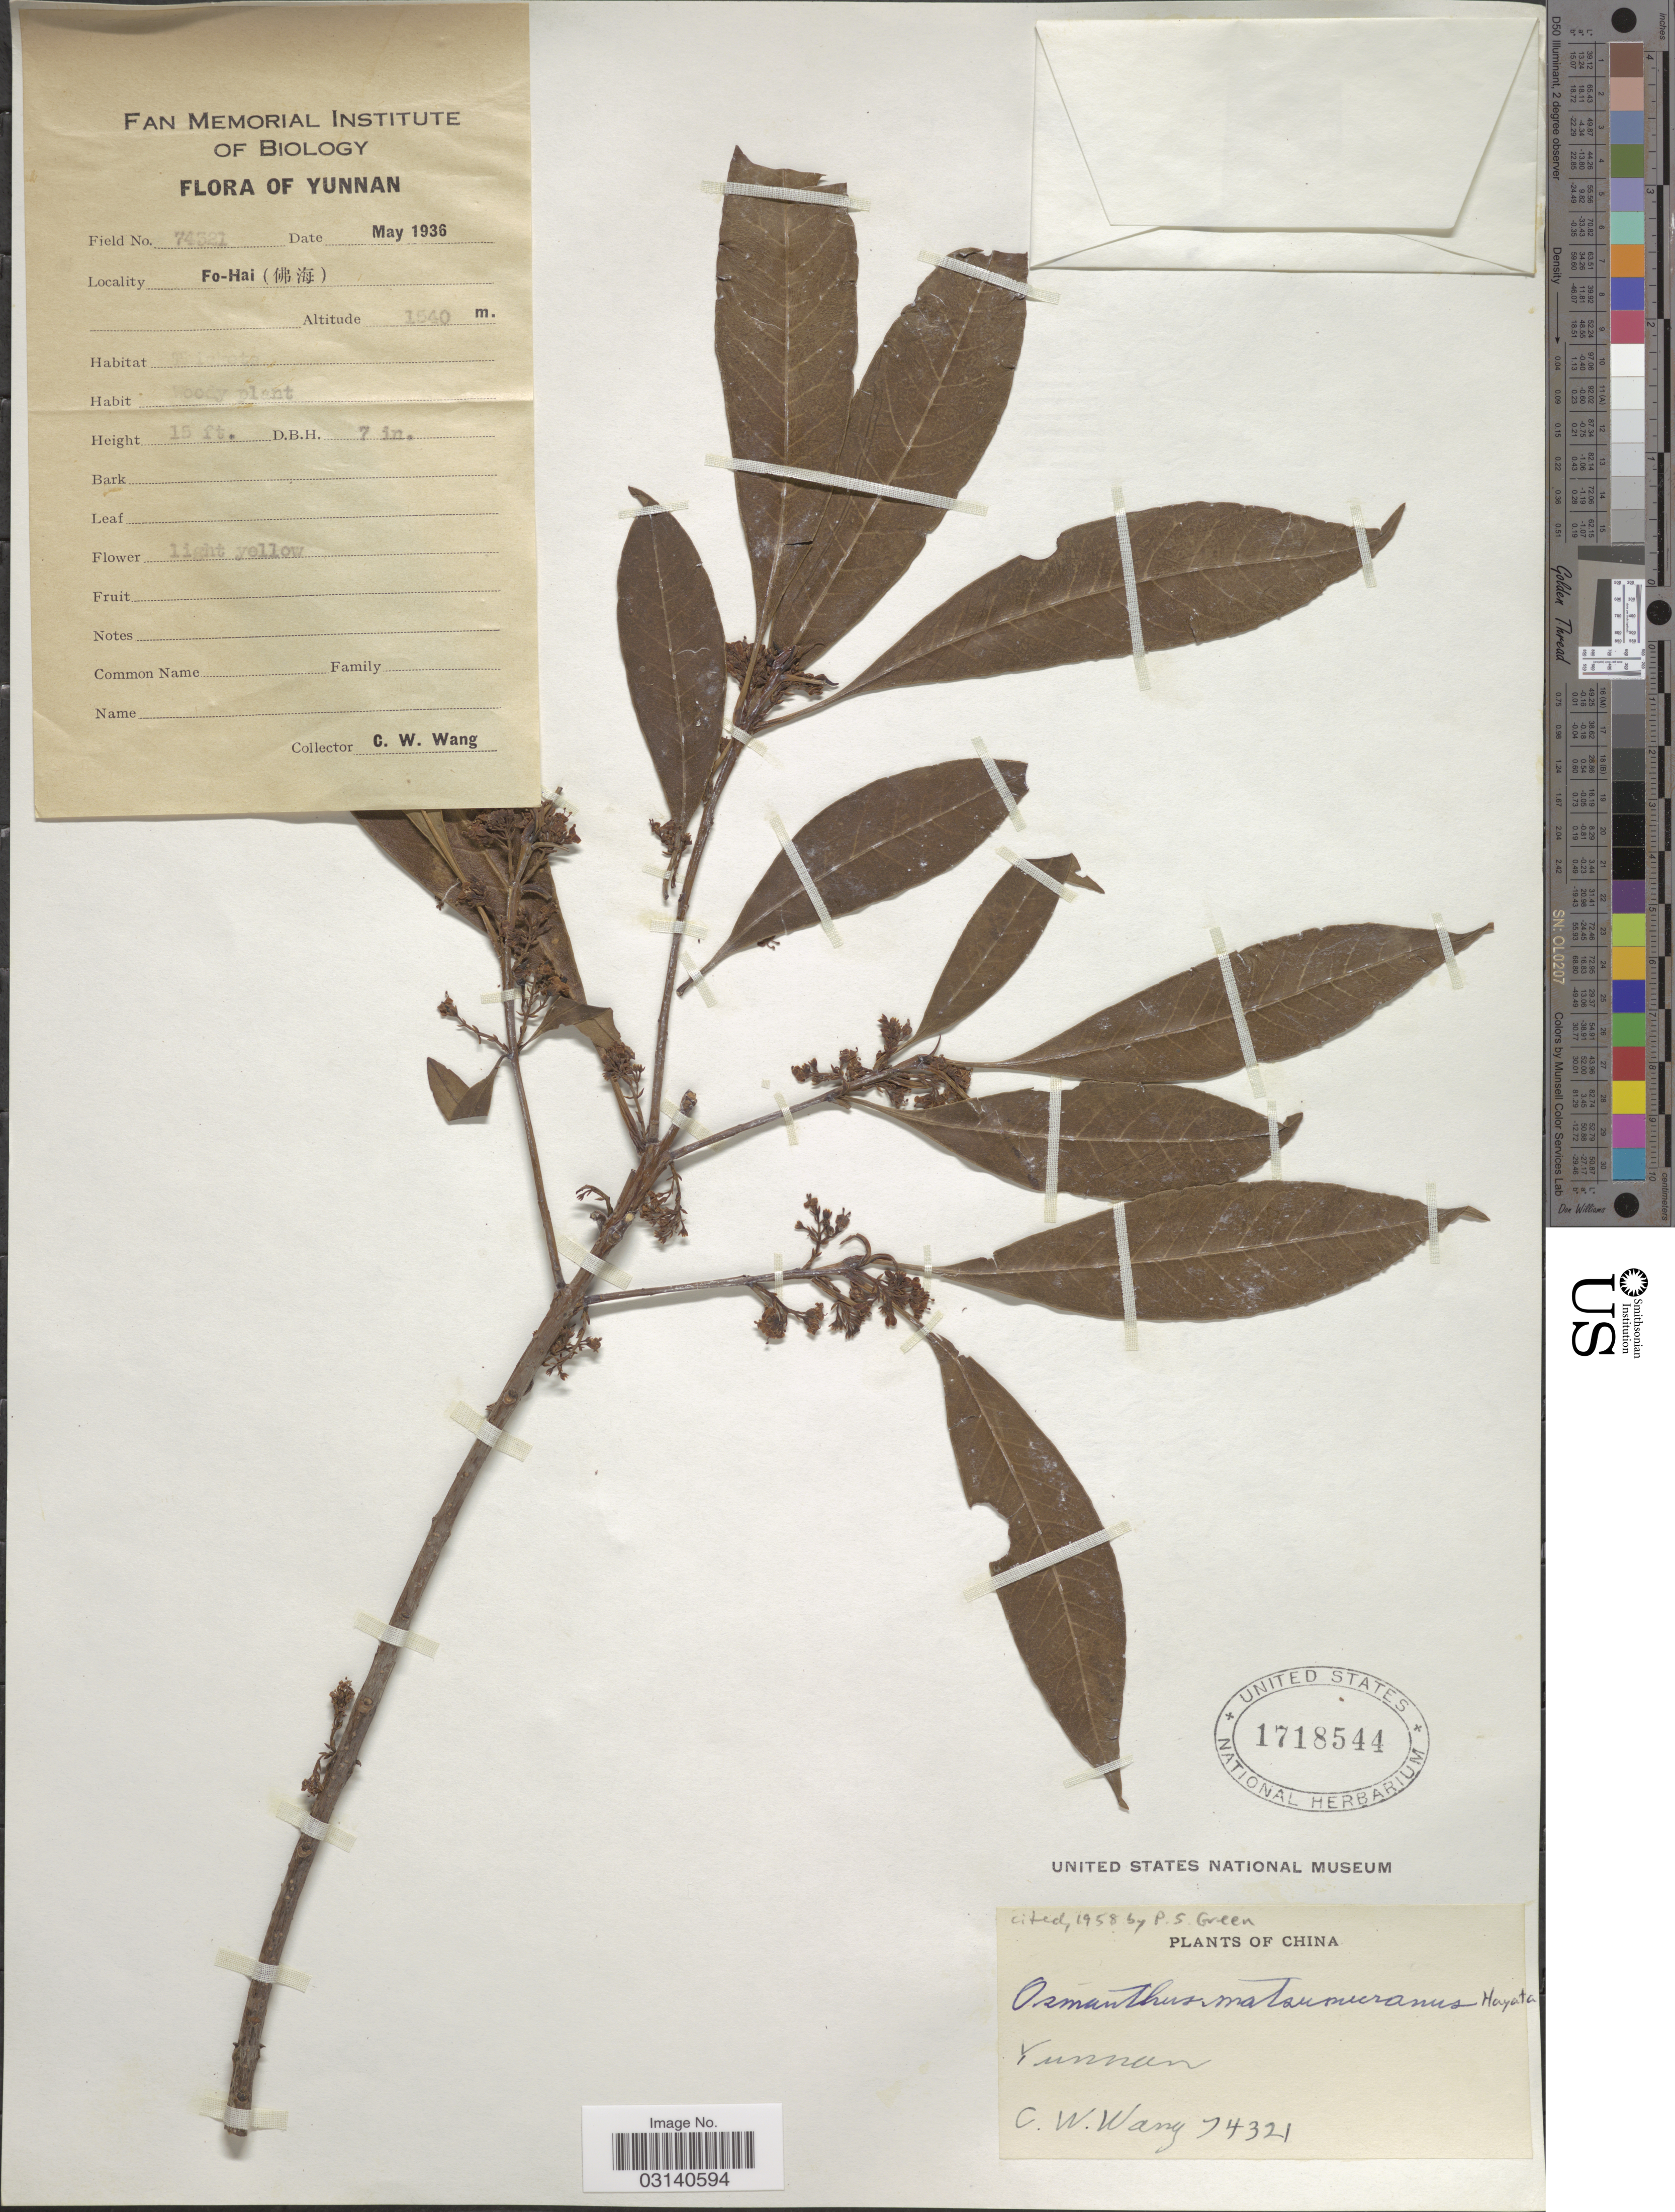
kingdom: Plantae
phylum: Tracheophyta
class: Magnoliopsida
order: Lamiales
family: Oleaceae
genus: Osmanthus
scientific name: Osmanthus matsumuranus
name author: Hayata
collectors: C. W. Wang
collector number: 74321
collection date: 1936-05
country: China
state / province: Yunnan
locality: Yunnan, Fo-Hai.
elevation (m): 1540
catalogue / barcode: US 1718544